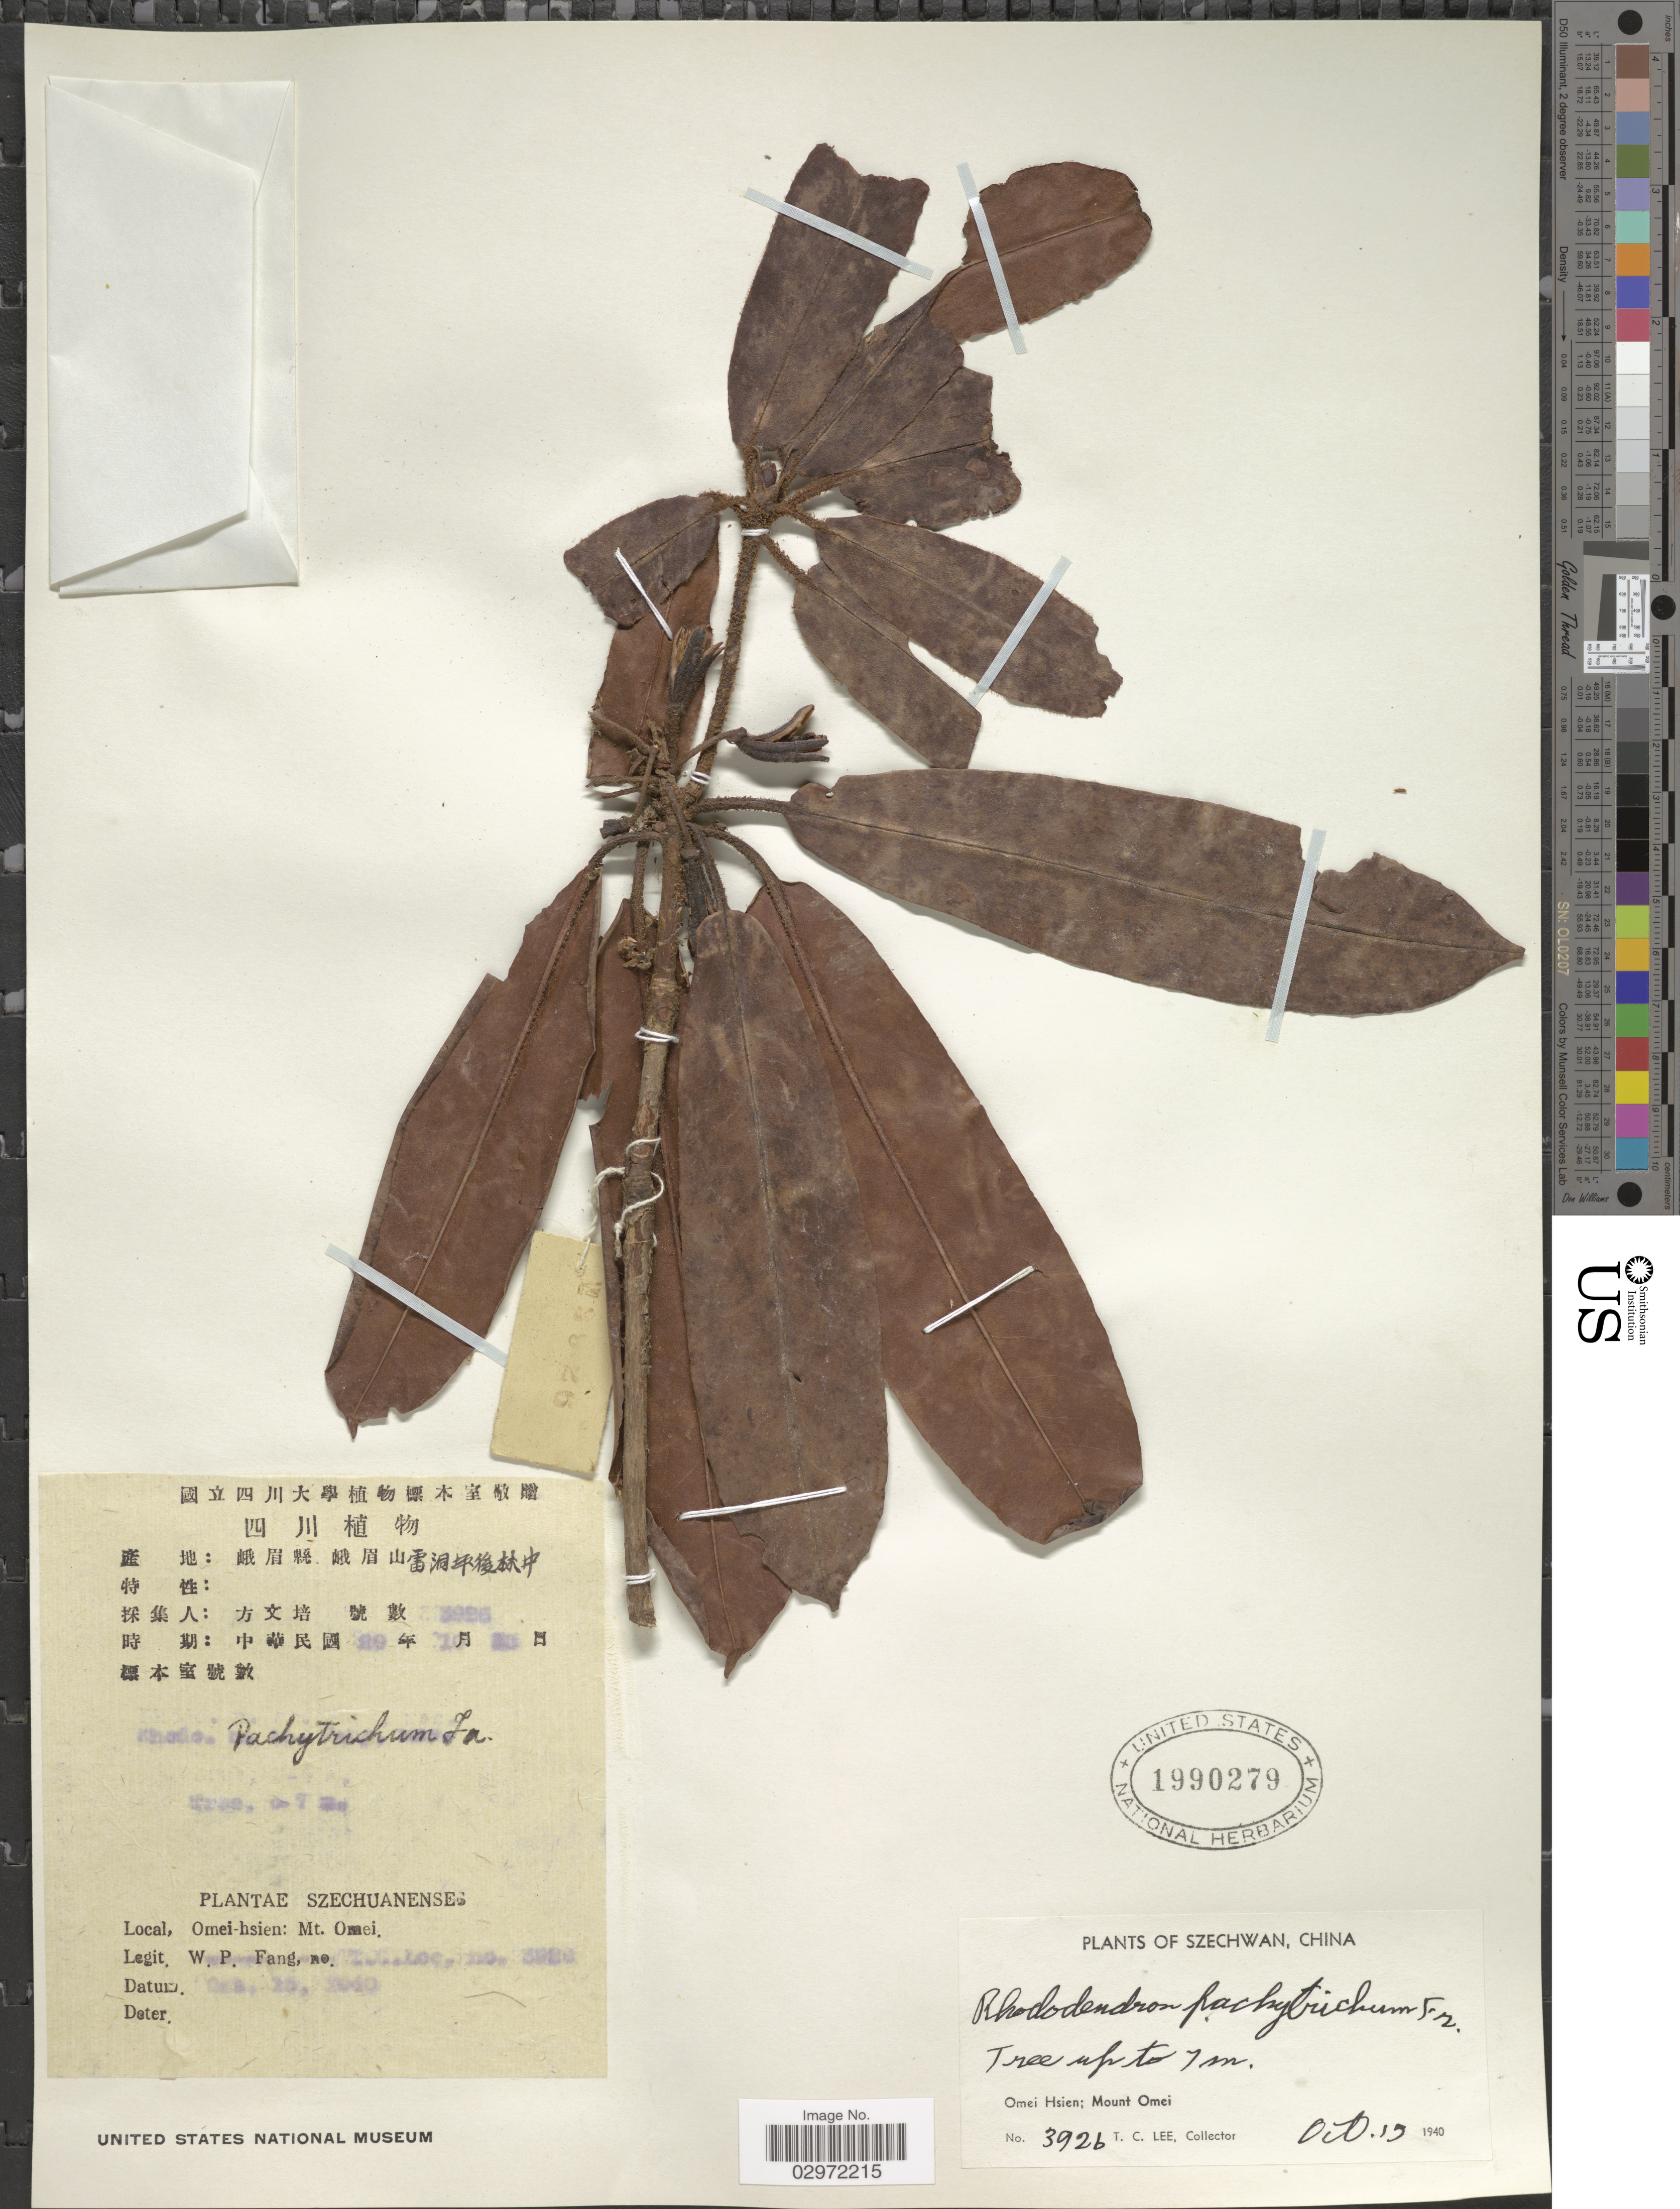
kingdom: Plantae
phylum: Tracheophyta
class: Magnoliopsida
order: Ericales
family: Ericaceae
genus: Rhododendron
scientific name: Rhododendron pachytrichum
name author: Franch.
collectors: T. Lee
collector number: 3926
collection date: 1940-10-15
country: China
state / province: Sichuan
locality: Szechwan. Omei-Hsien: Mount Omei.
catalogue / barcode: US 1990279